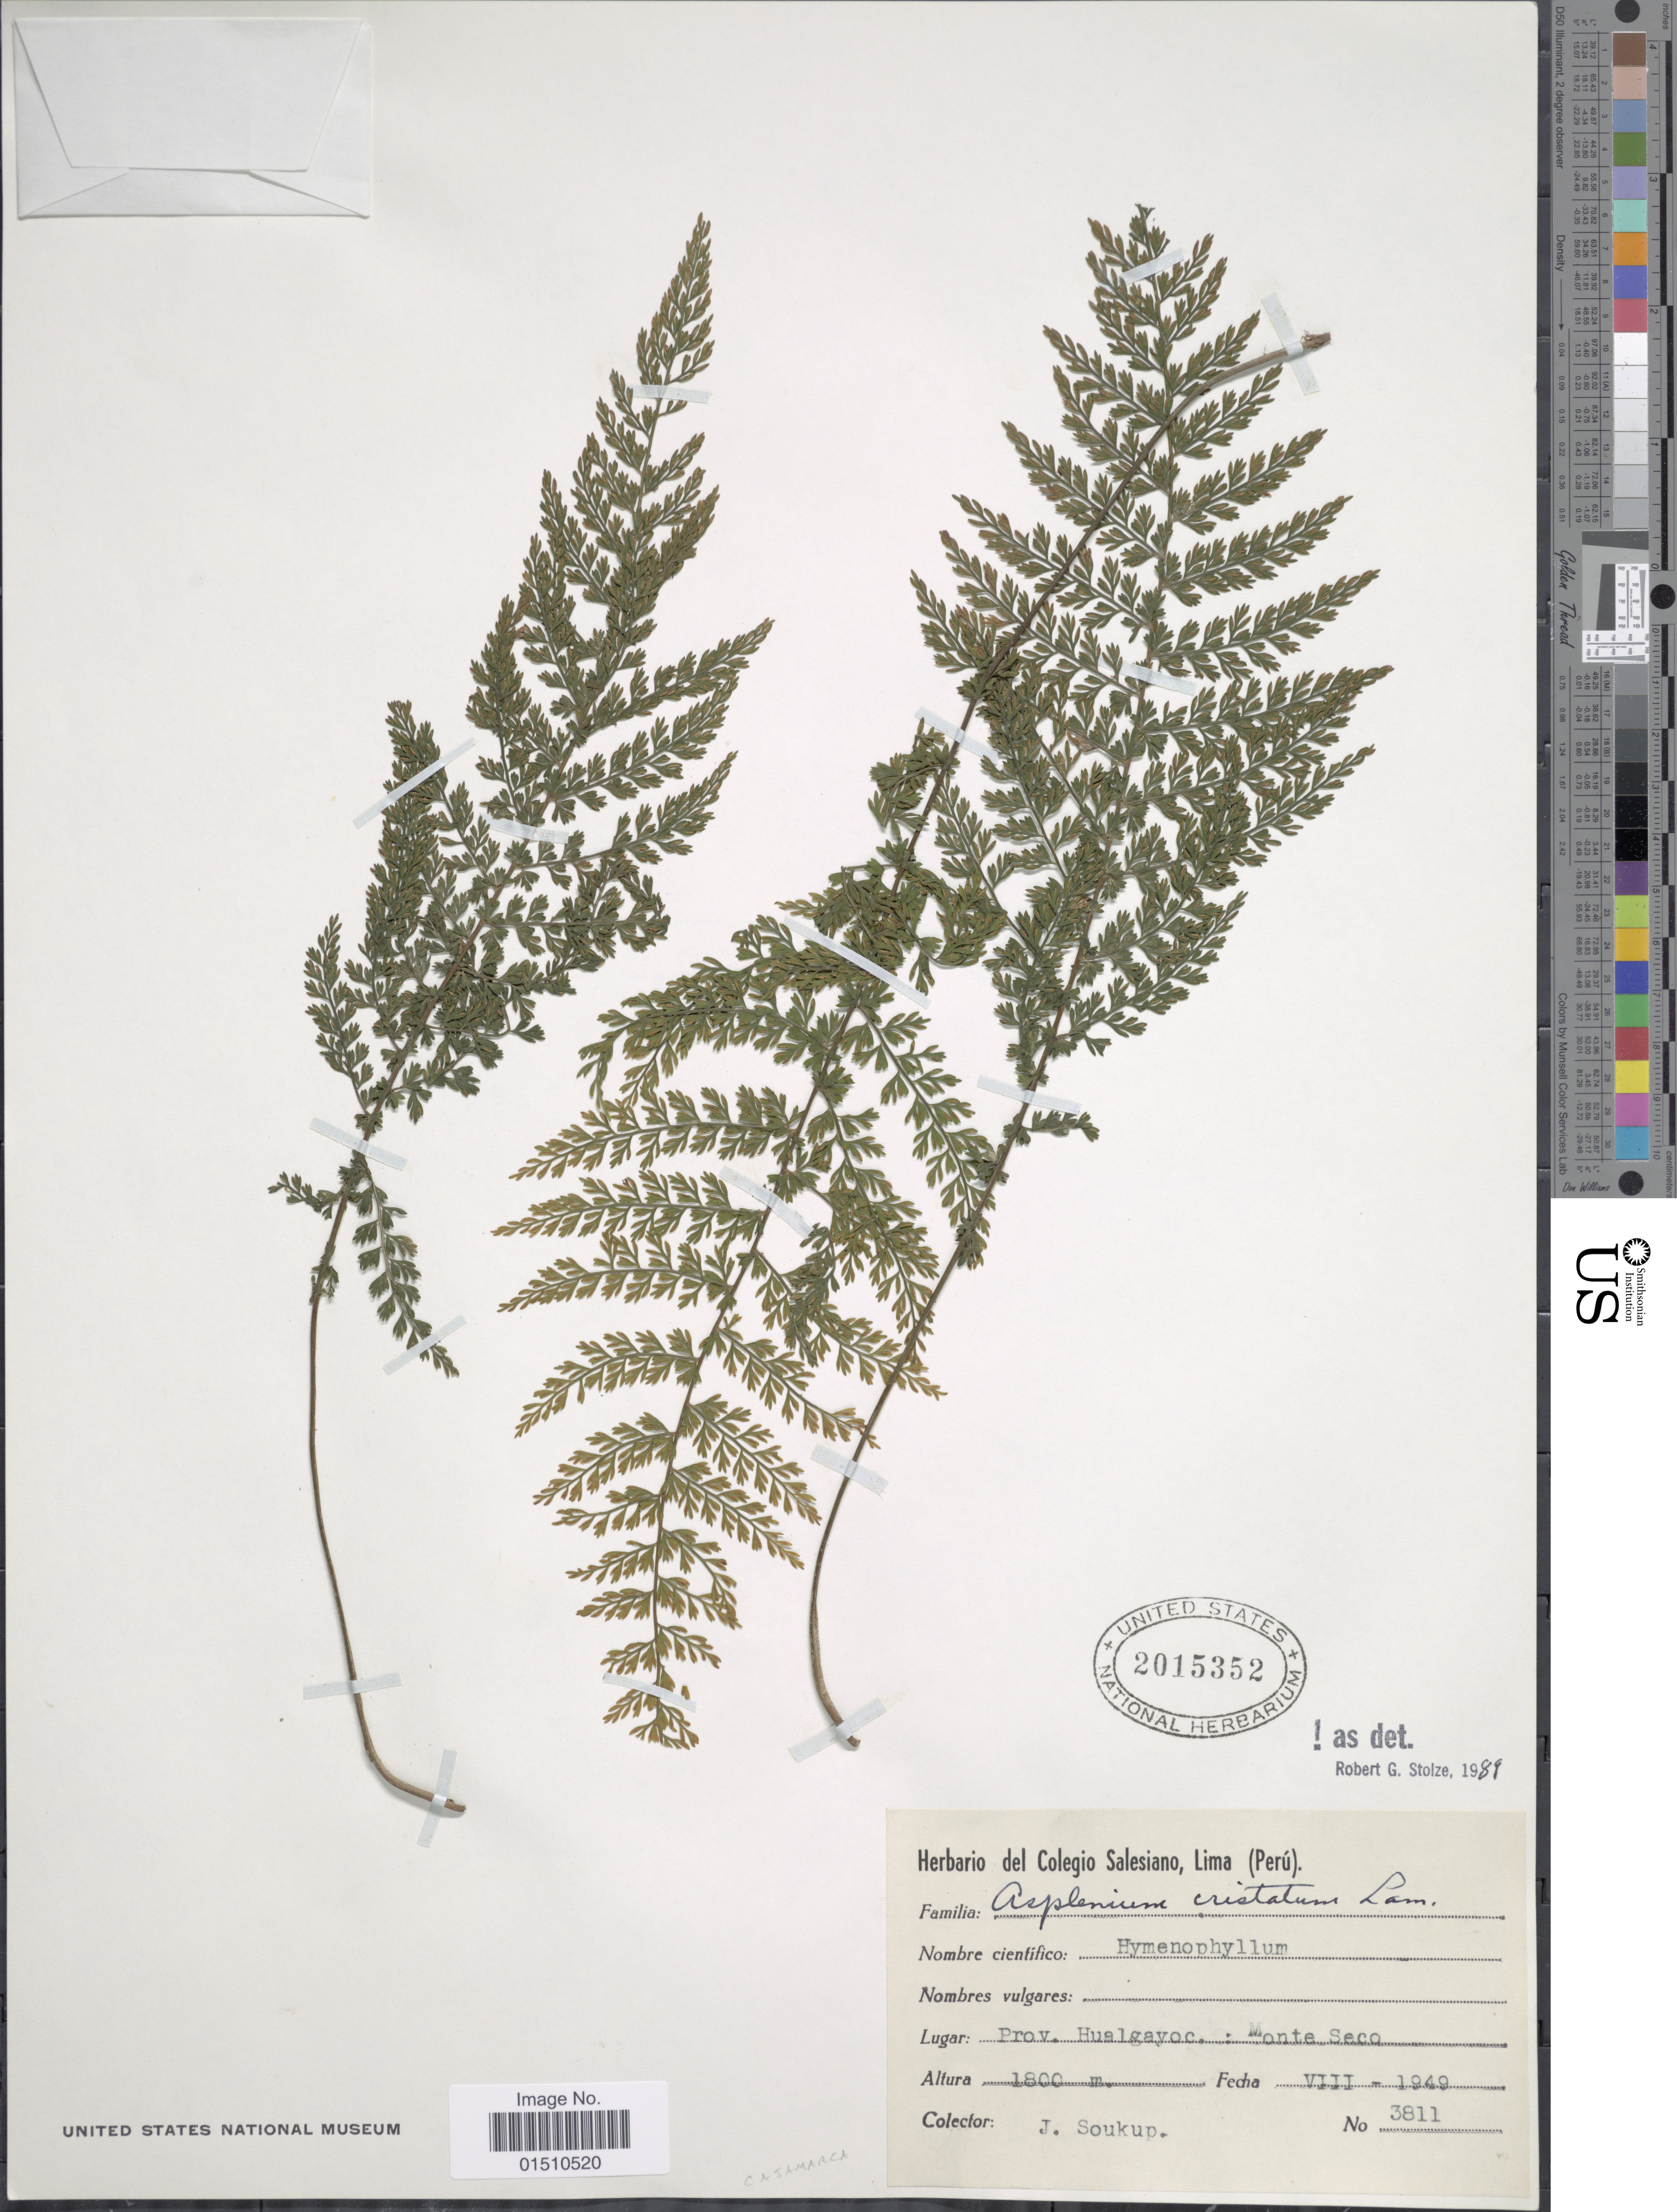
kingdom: Plantae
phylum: Tracheophyta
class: Polypodiopsida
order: Polypodiales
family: Aspleniaceae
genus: Asplenium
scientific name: Asplenium cuneatum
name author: Lam.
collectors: J. Soukup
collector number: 3811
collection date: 1949-08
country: Peru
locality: Peru, Prov. Hualgayoc.: Monte Seco.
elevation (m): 1800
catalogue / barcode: US 2015352